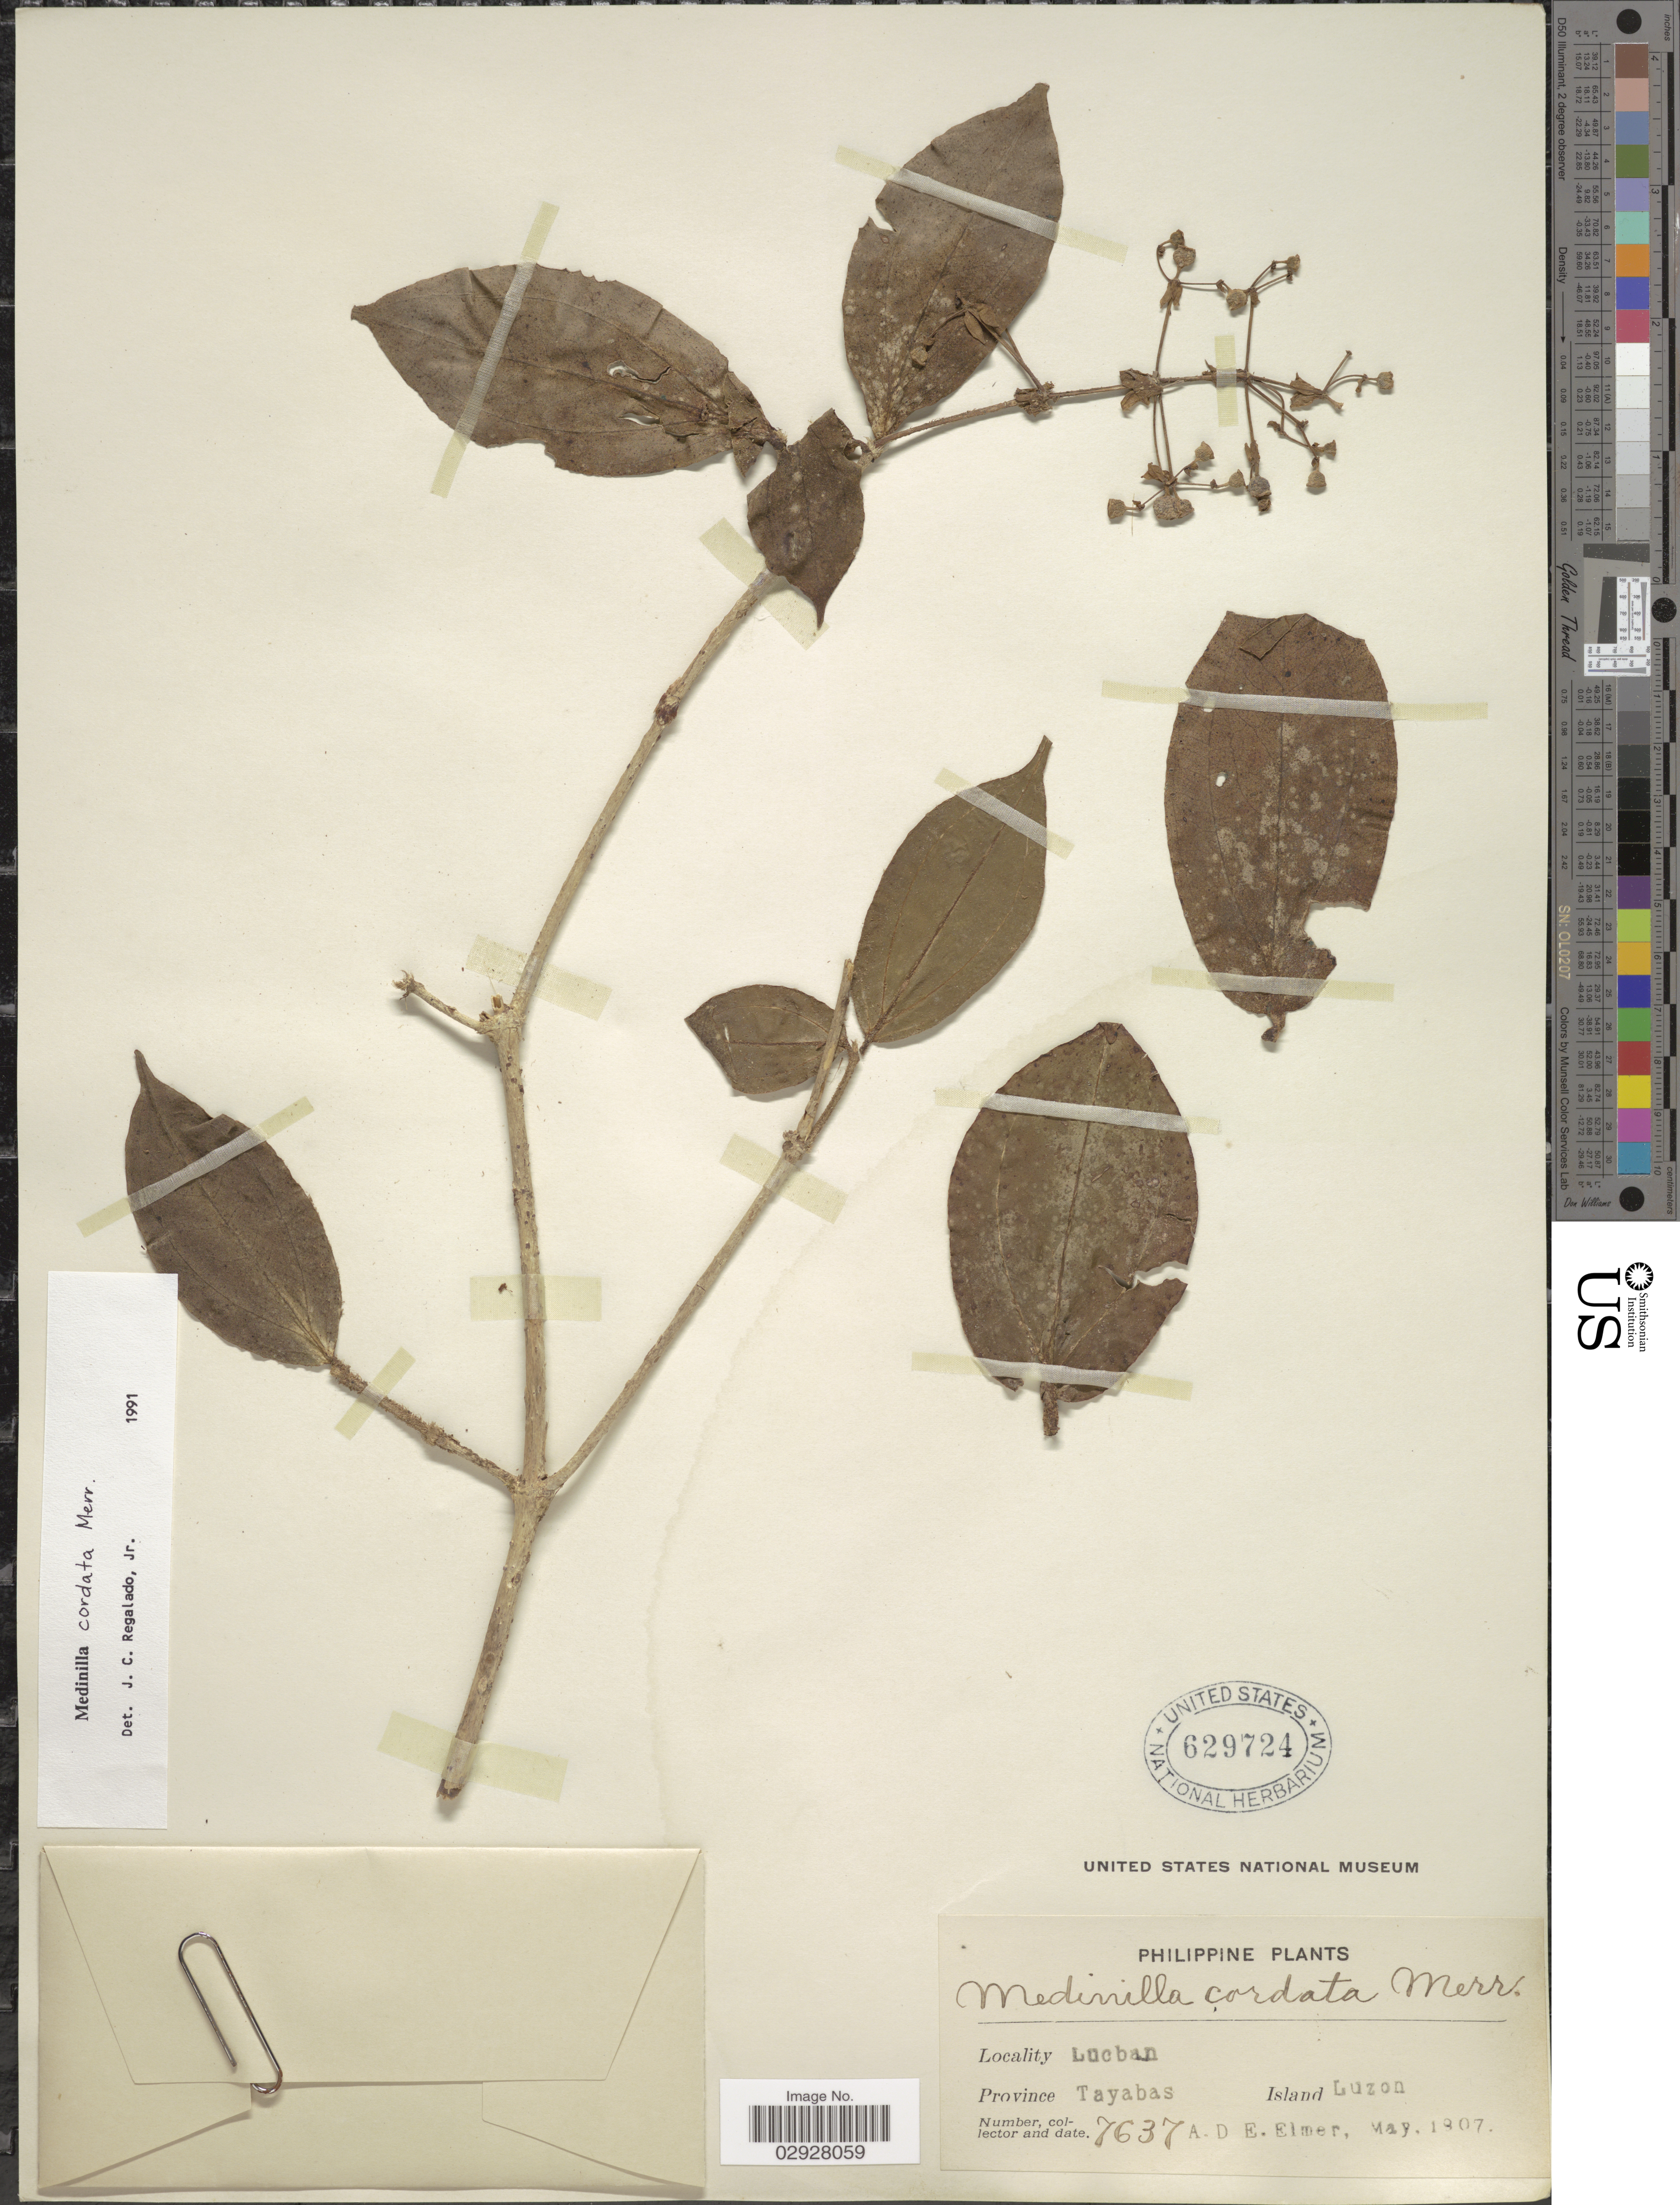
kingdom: Plantae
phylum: Tracheophyta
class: Magnoliopsida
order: Myrtales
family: Melastomataceae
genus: Medinilla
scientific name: Medinilla cordata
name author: Merr.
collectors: A. D. E. Elmer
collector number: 7637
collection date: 1907-05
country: Philippines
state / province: Calabarzon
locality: Lucban, Province Tayabas, Island Luzon.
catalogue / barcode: US 629724